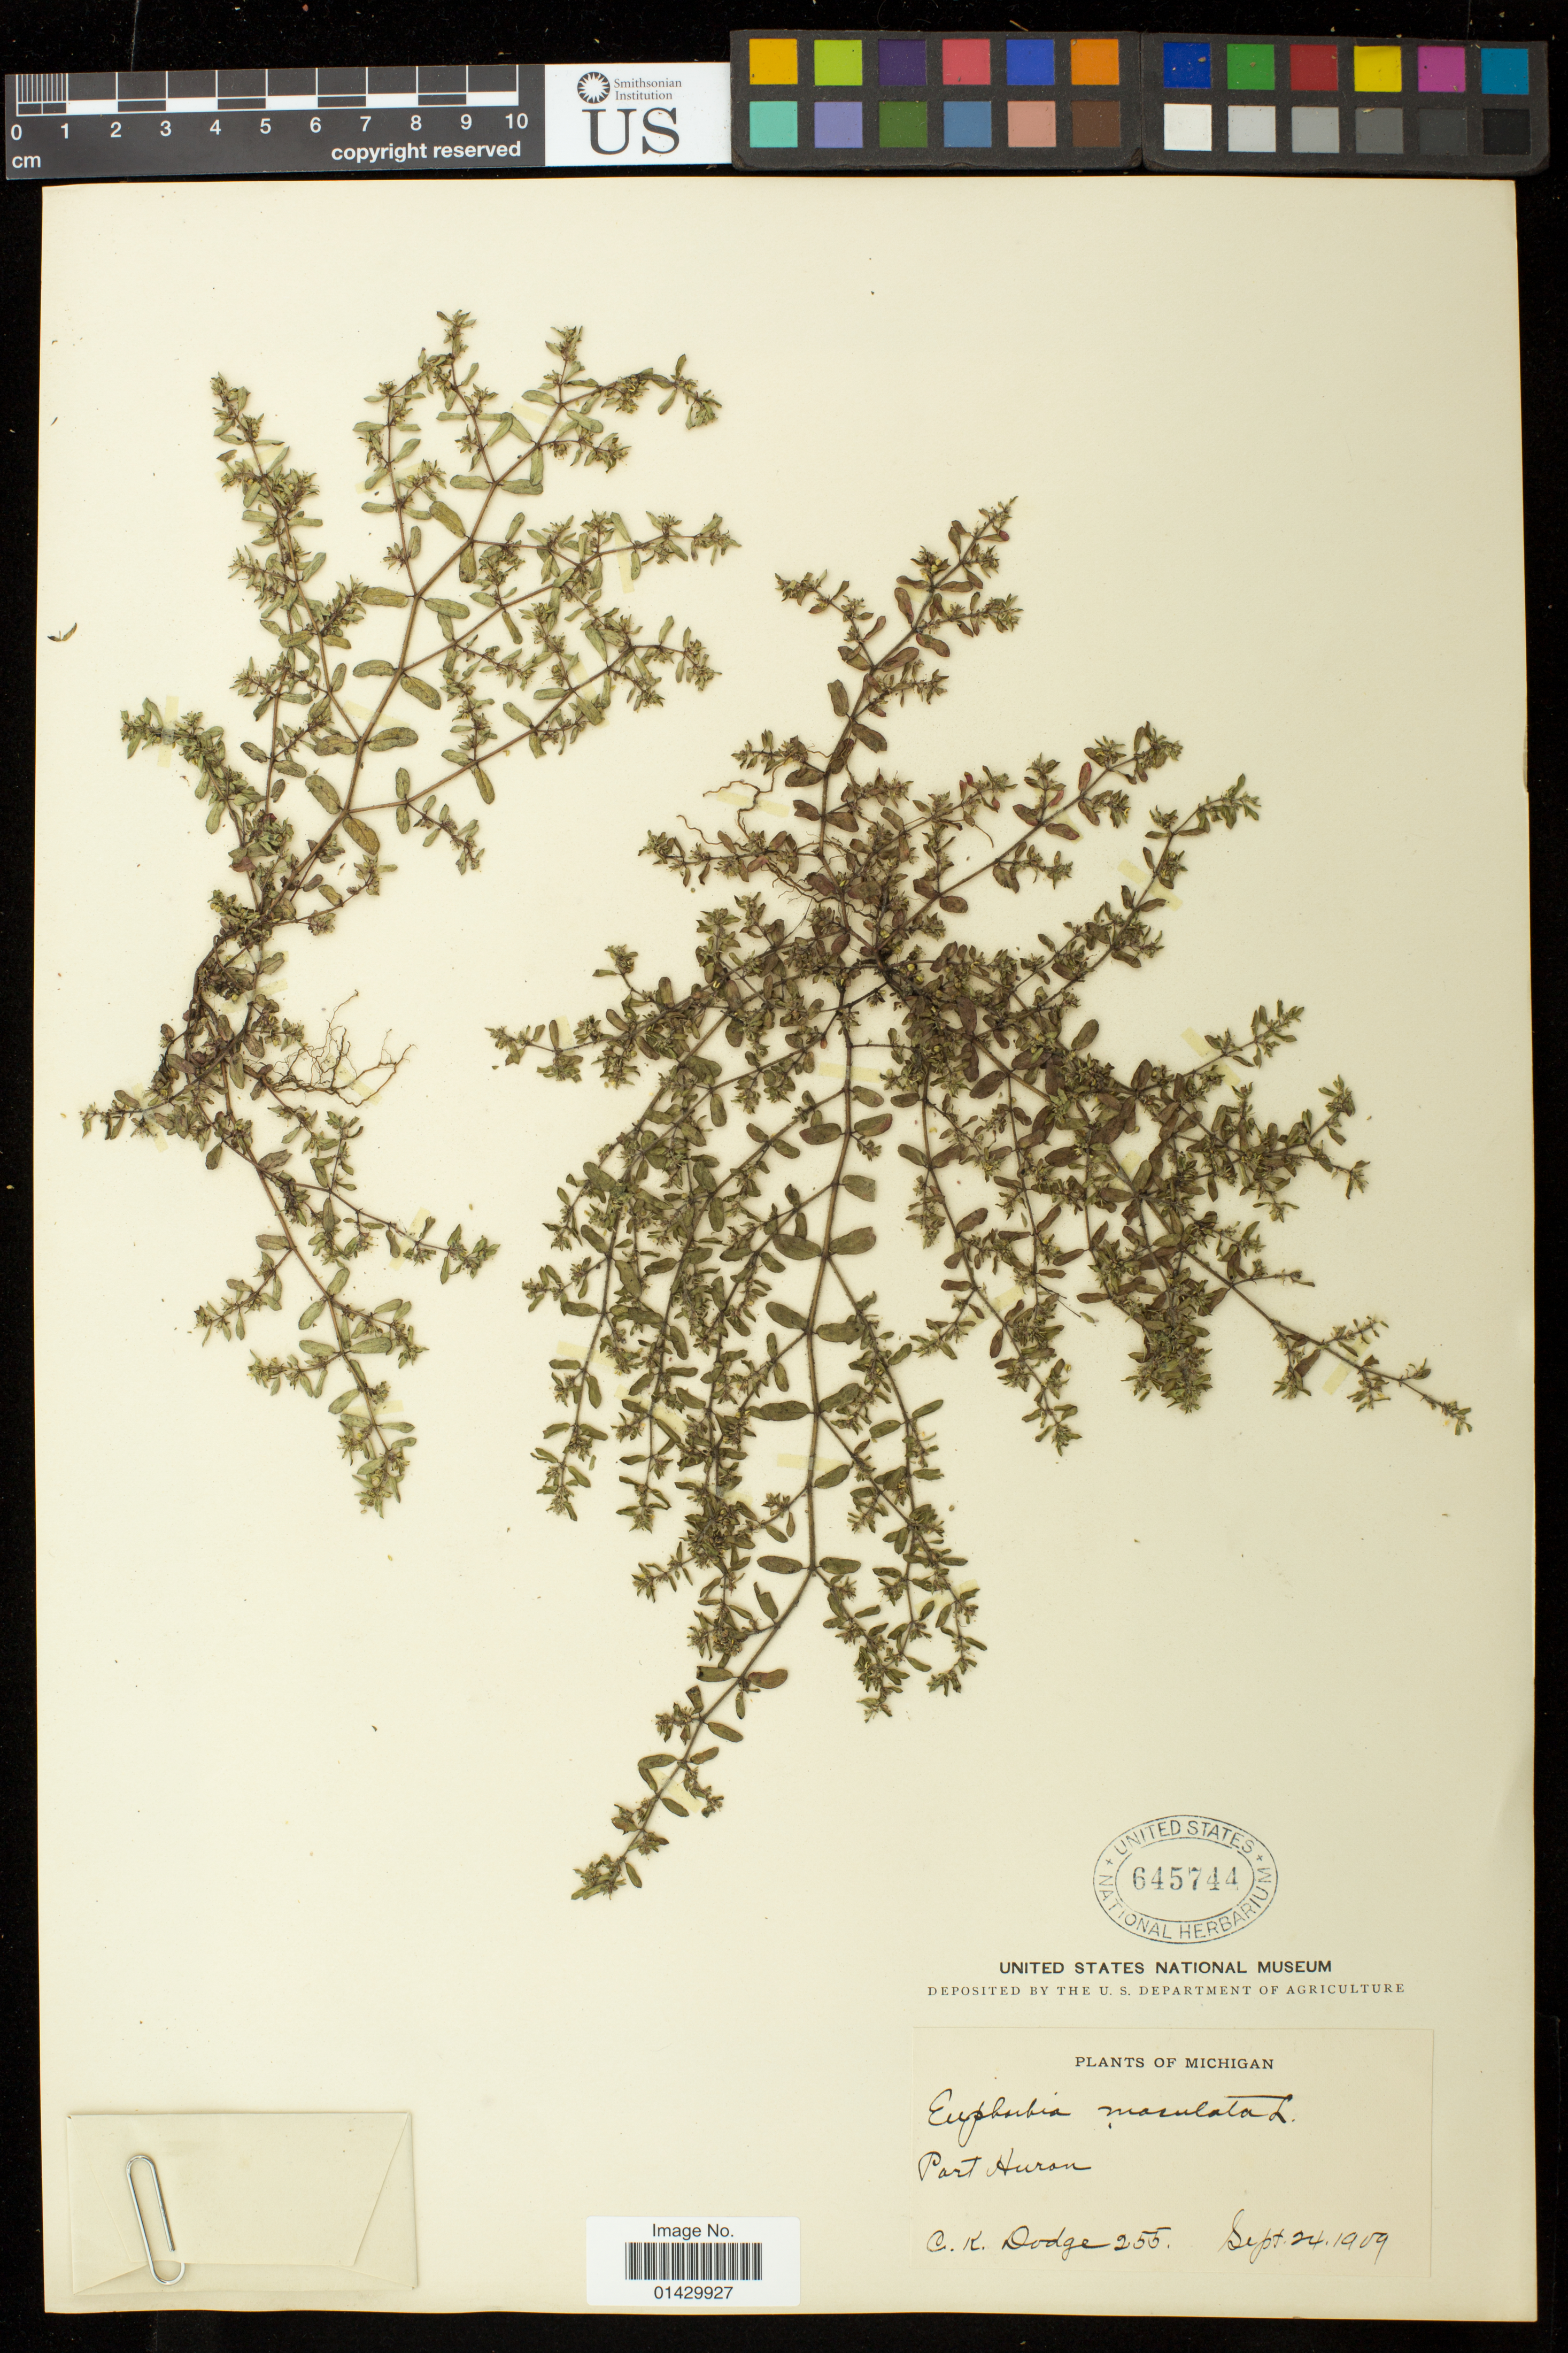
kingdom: Plantae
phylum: Tracheophyta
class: Magnoliopsida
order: Malpighiales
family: Euphorbiaceae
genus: Euphorbia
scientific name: Euphorbia maculata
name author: L.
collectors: C. K. Dodge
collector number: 255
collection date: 1909-09-24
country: United States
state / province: Michigan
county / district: Saint Clair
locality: Port Huron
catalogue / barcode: US 645744